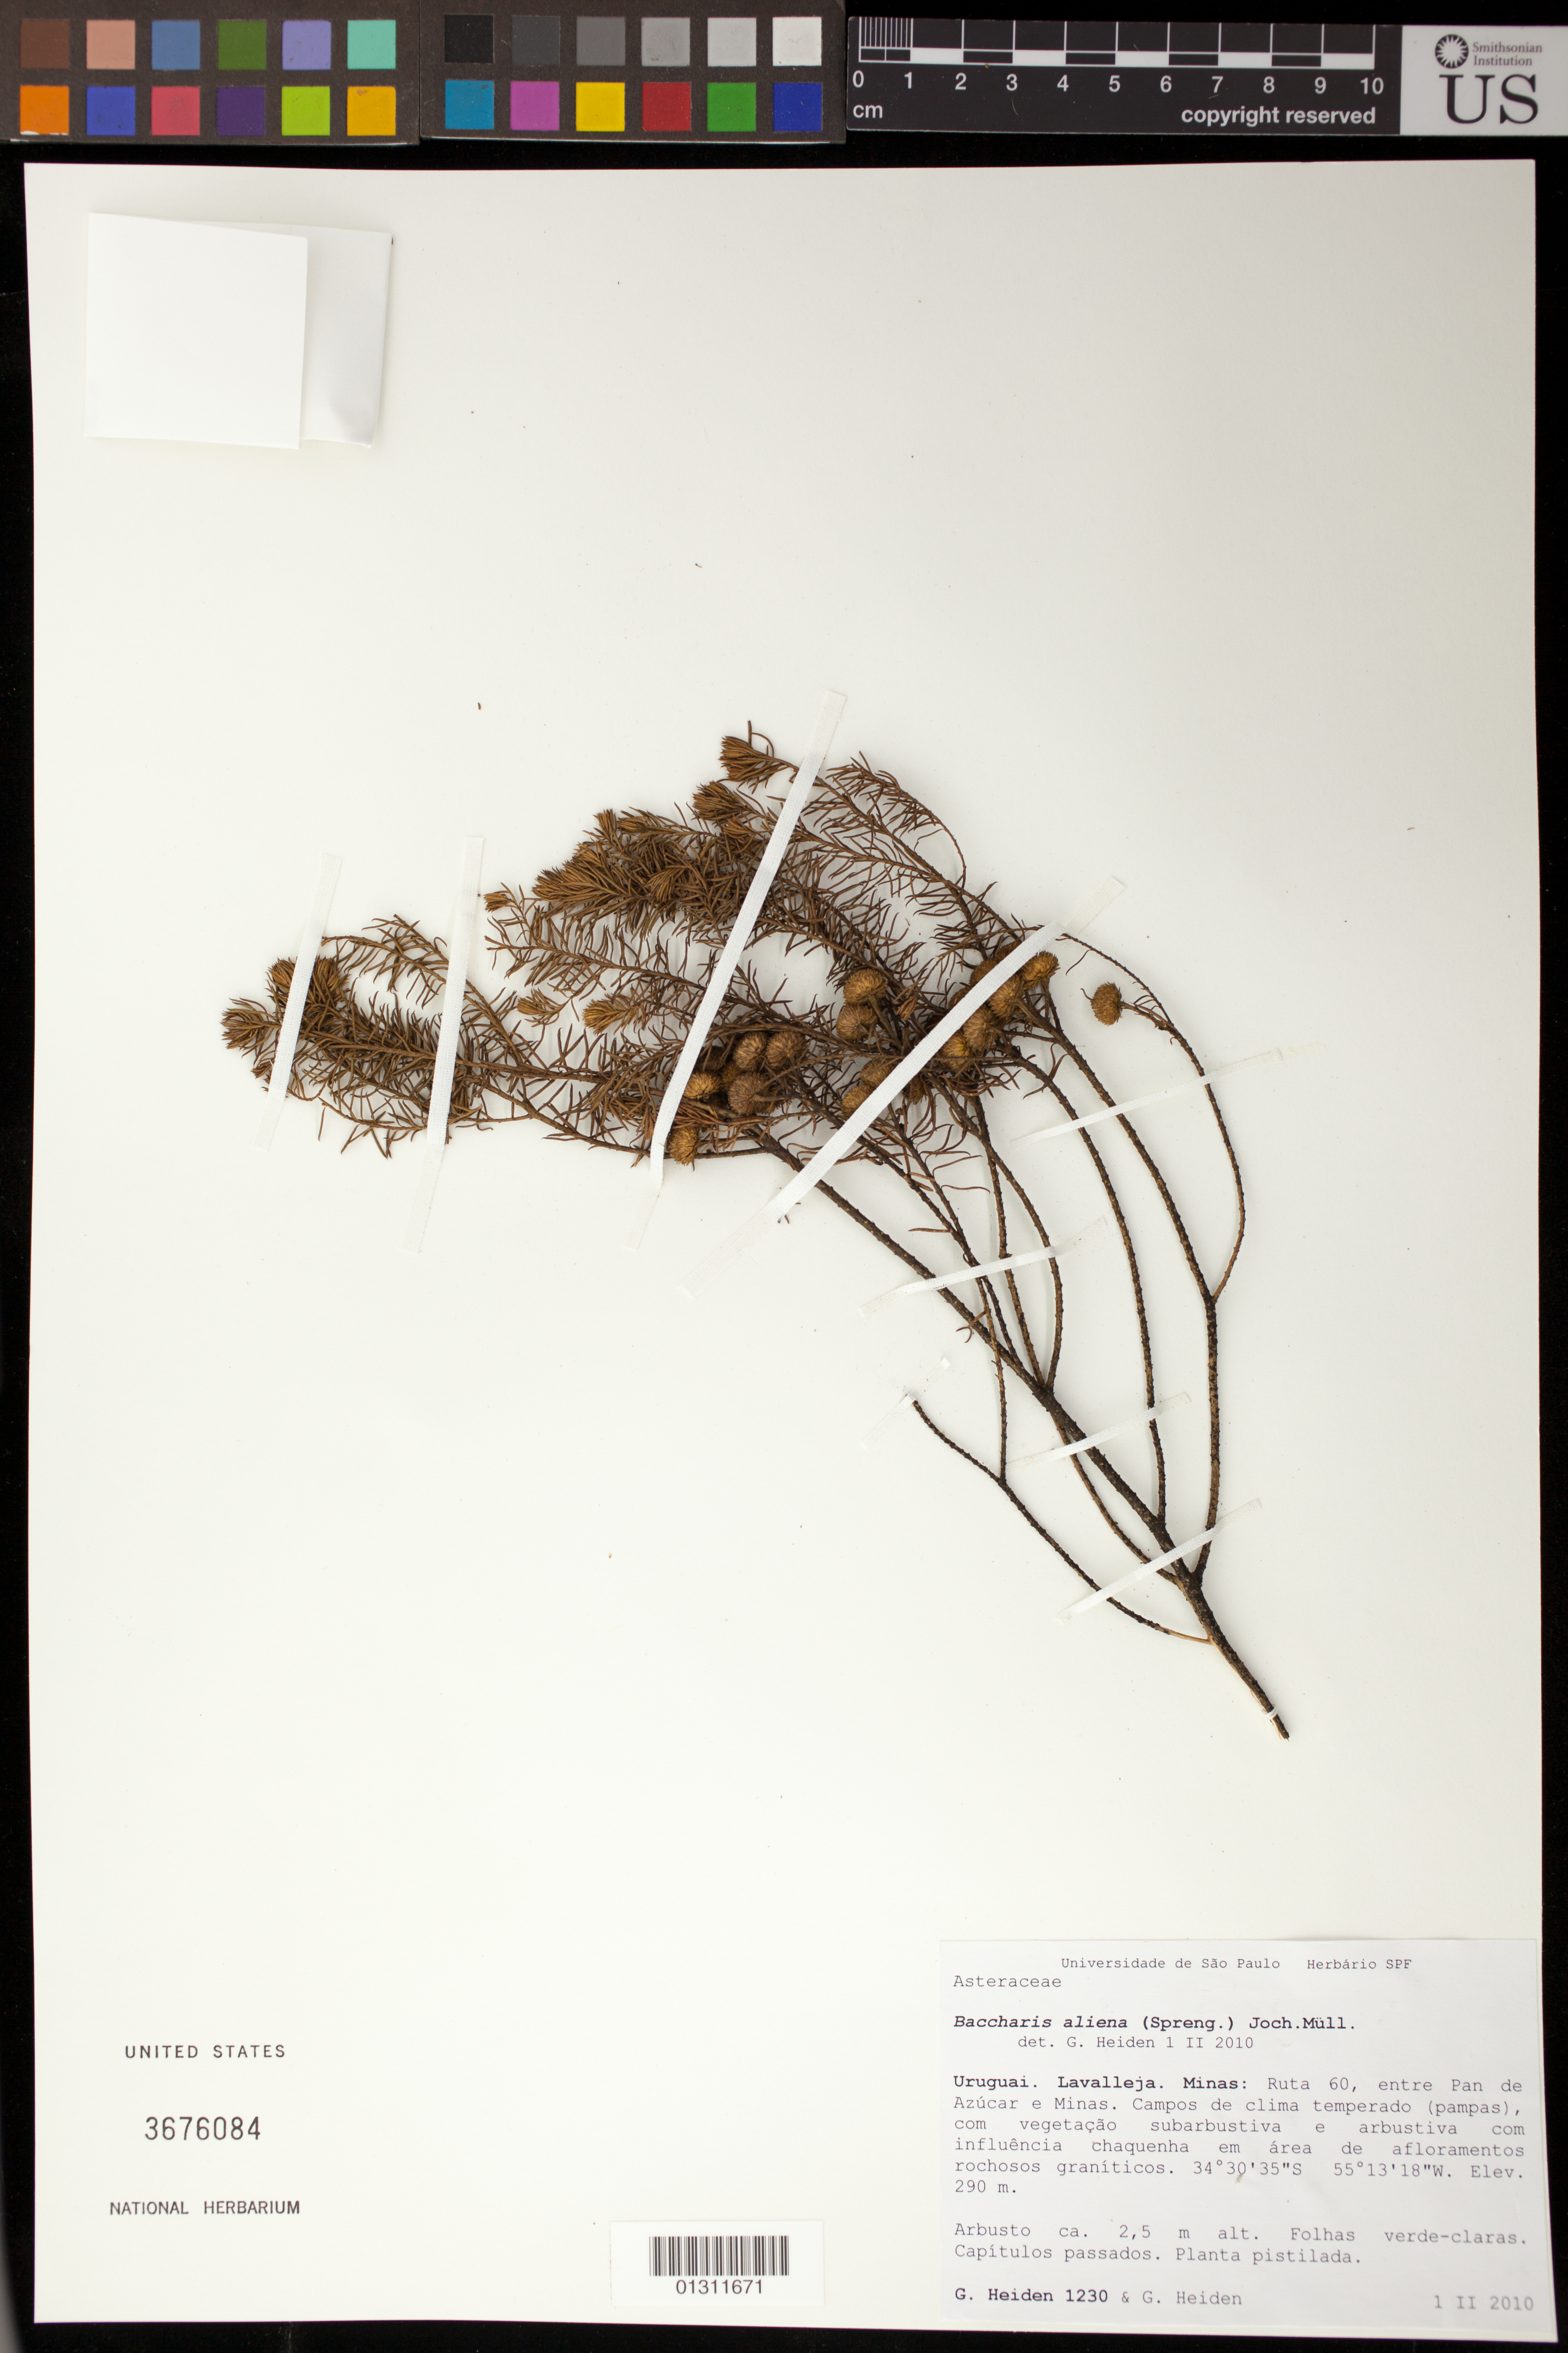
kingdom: Plantae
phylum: Tracheophyta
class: Magnoliopsida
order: Asterales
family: Asteraceae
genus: Baccharis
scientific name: Baccharis aliena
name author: (Spreng.) Joch. Müll.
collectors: G. Heiden & G. Heiden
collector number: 1230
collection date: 2010-02-01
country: Uruguay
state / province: Lavalleja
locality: Uruguai. Lavalleja. Minas: Ruta 60, entre Pan de Azöcar e Minas. Campos de clima temperado (pampas).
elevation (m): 290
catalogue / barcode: US 3676084